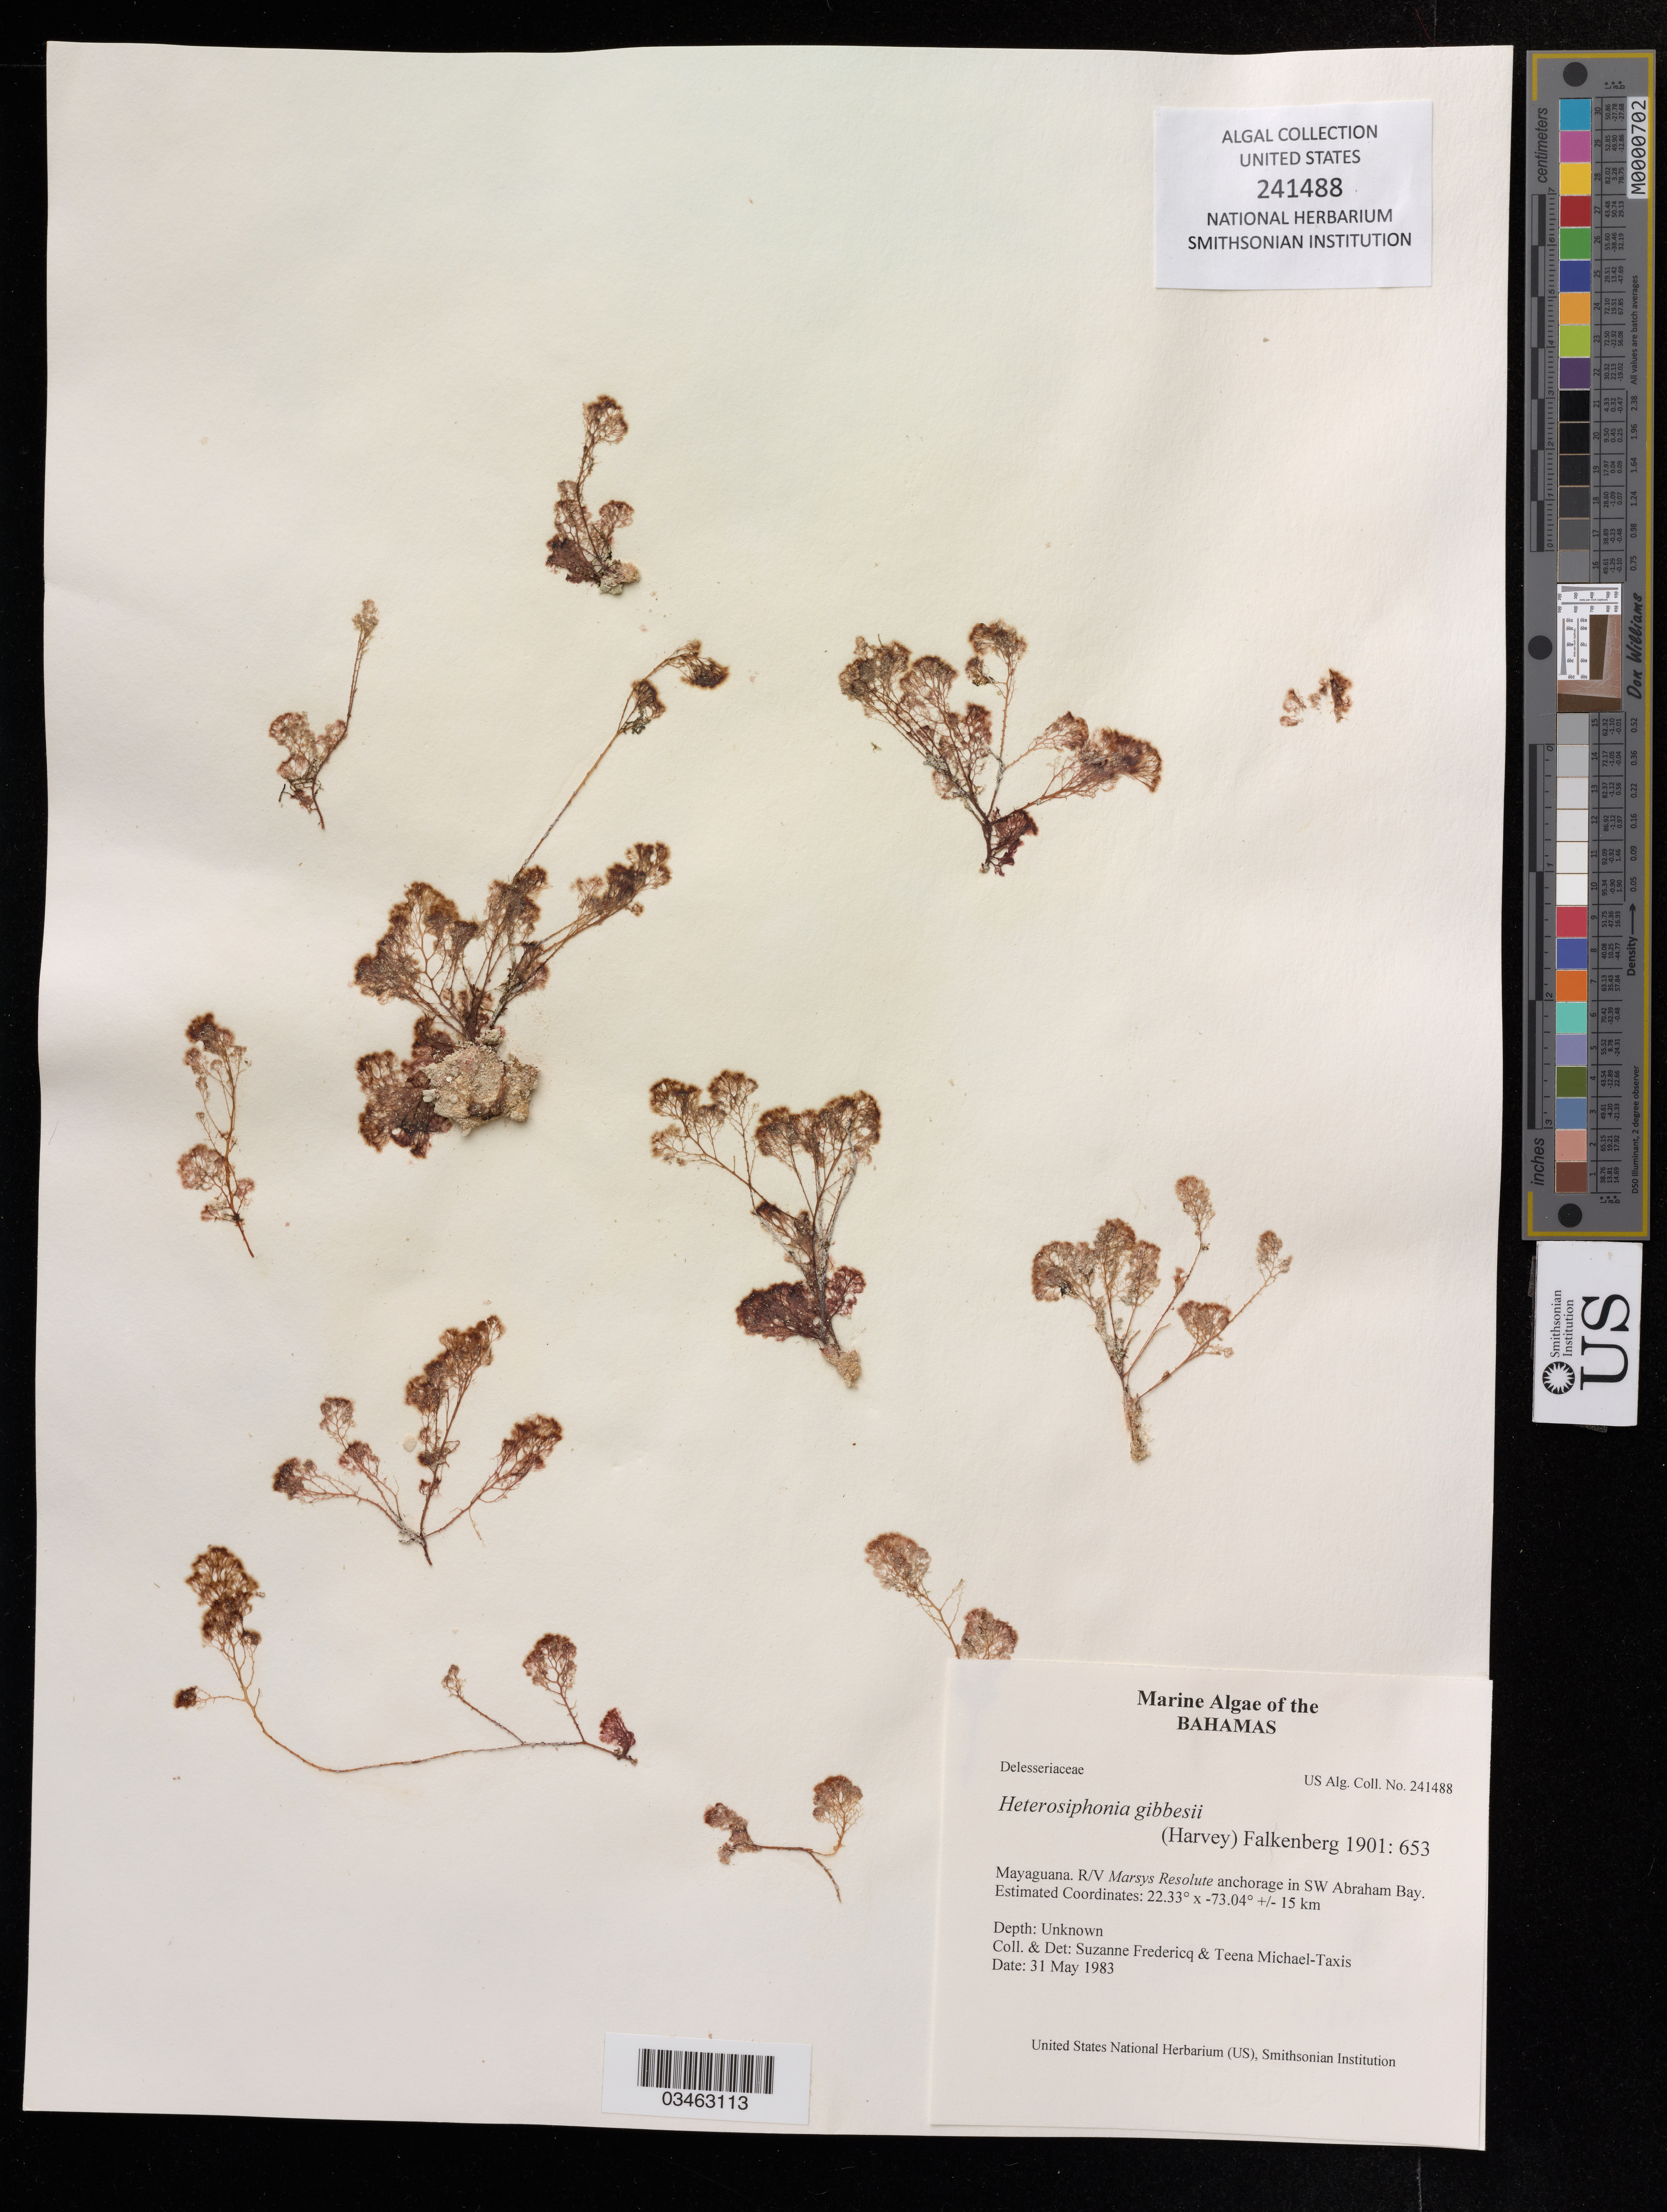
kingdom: Plantae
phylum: Rhodophyta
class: Florideophyceae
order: Ceramiales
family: Dasyaceae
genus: Heterosiphonia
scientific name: Heterosiphonia gibbesii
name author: (Harv.)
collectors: S. Fredericq & T. Michael-Taxis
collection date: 1983-05-31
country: Bahamas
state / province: Mayaguana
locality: R/V Marsys Resolute anchorage in SW Abraham Bay.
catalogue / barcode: US 241488